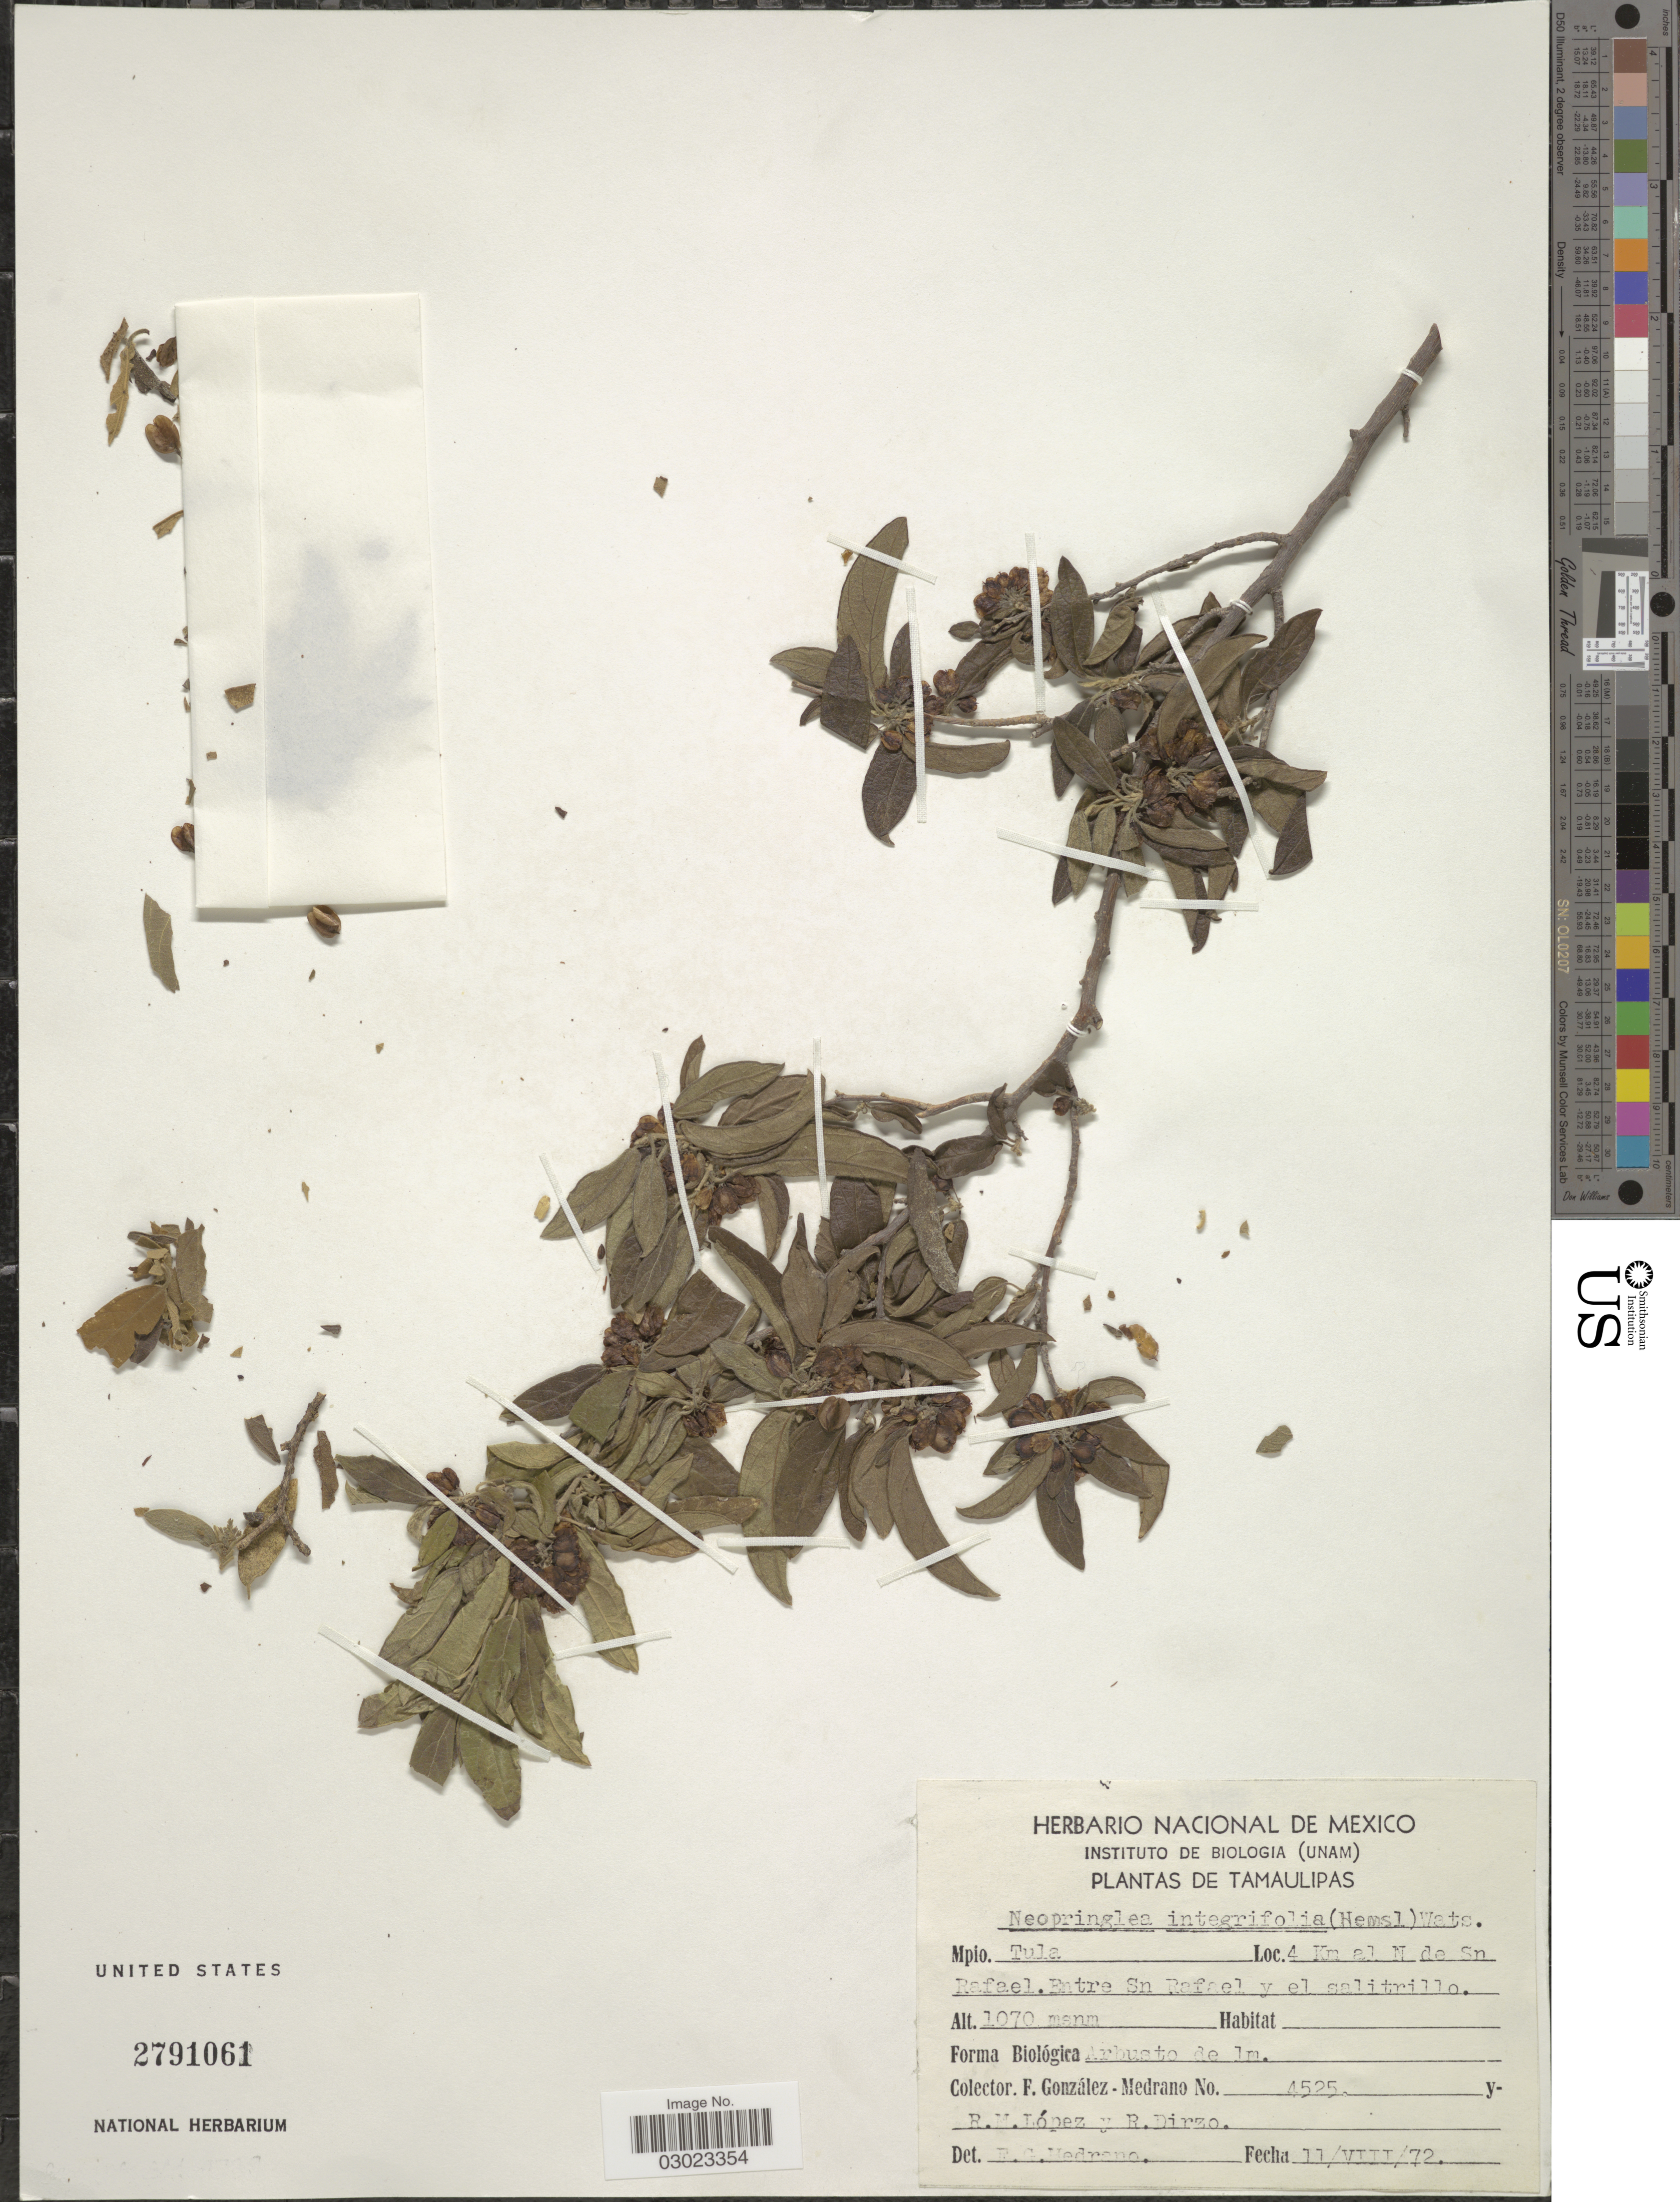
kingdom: Plantae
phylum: Tracheophyta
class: Magnoliopsida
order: Malpighiales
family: Salicaceae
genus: Neopringlea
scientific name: Neopringlea integrifolia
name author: (Hemsl.) S. Watson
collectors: F. Medrano, López, R. M. & R. Dirzo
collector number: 4525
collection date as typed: Transcribed d/m/y: 11/8/72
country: Mexico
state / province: Tamaulipas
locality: Mpio. Tula, 4 Km al N de Sn Rafael. Entre Sn Rafael y el salitrillo.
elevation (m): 1070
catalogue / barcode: US 2791061